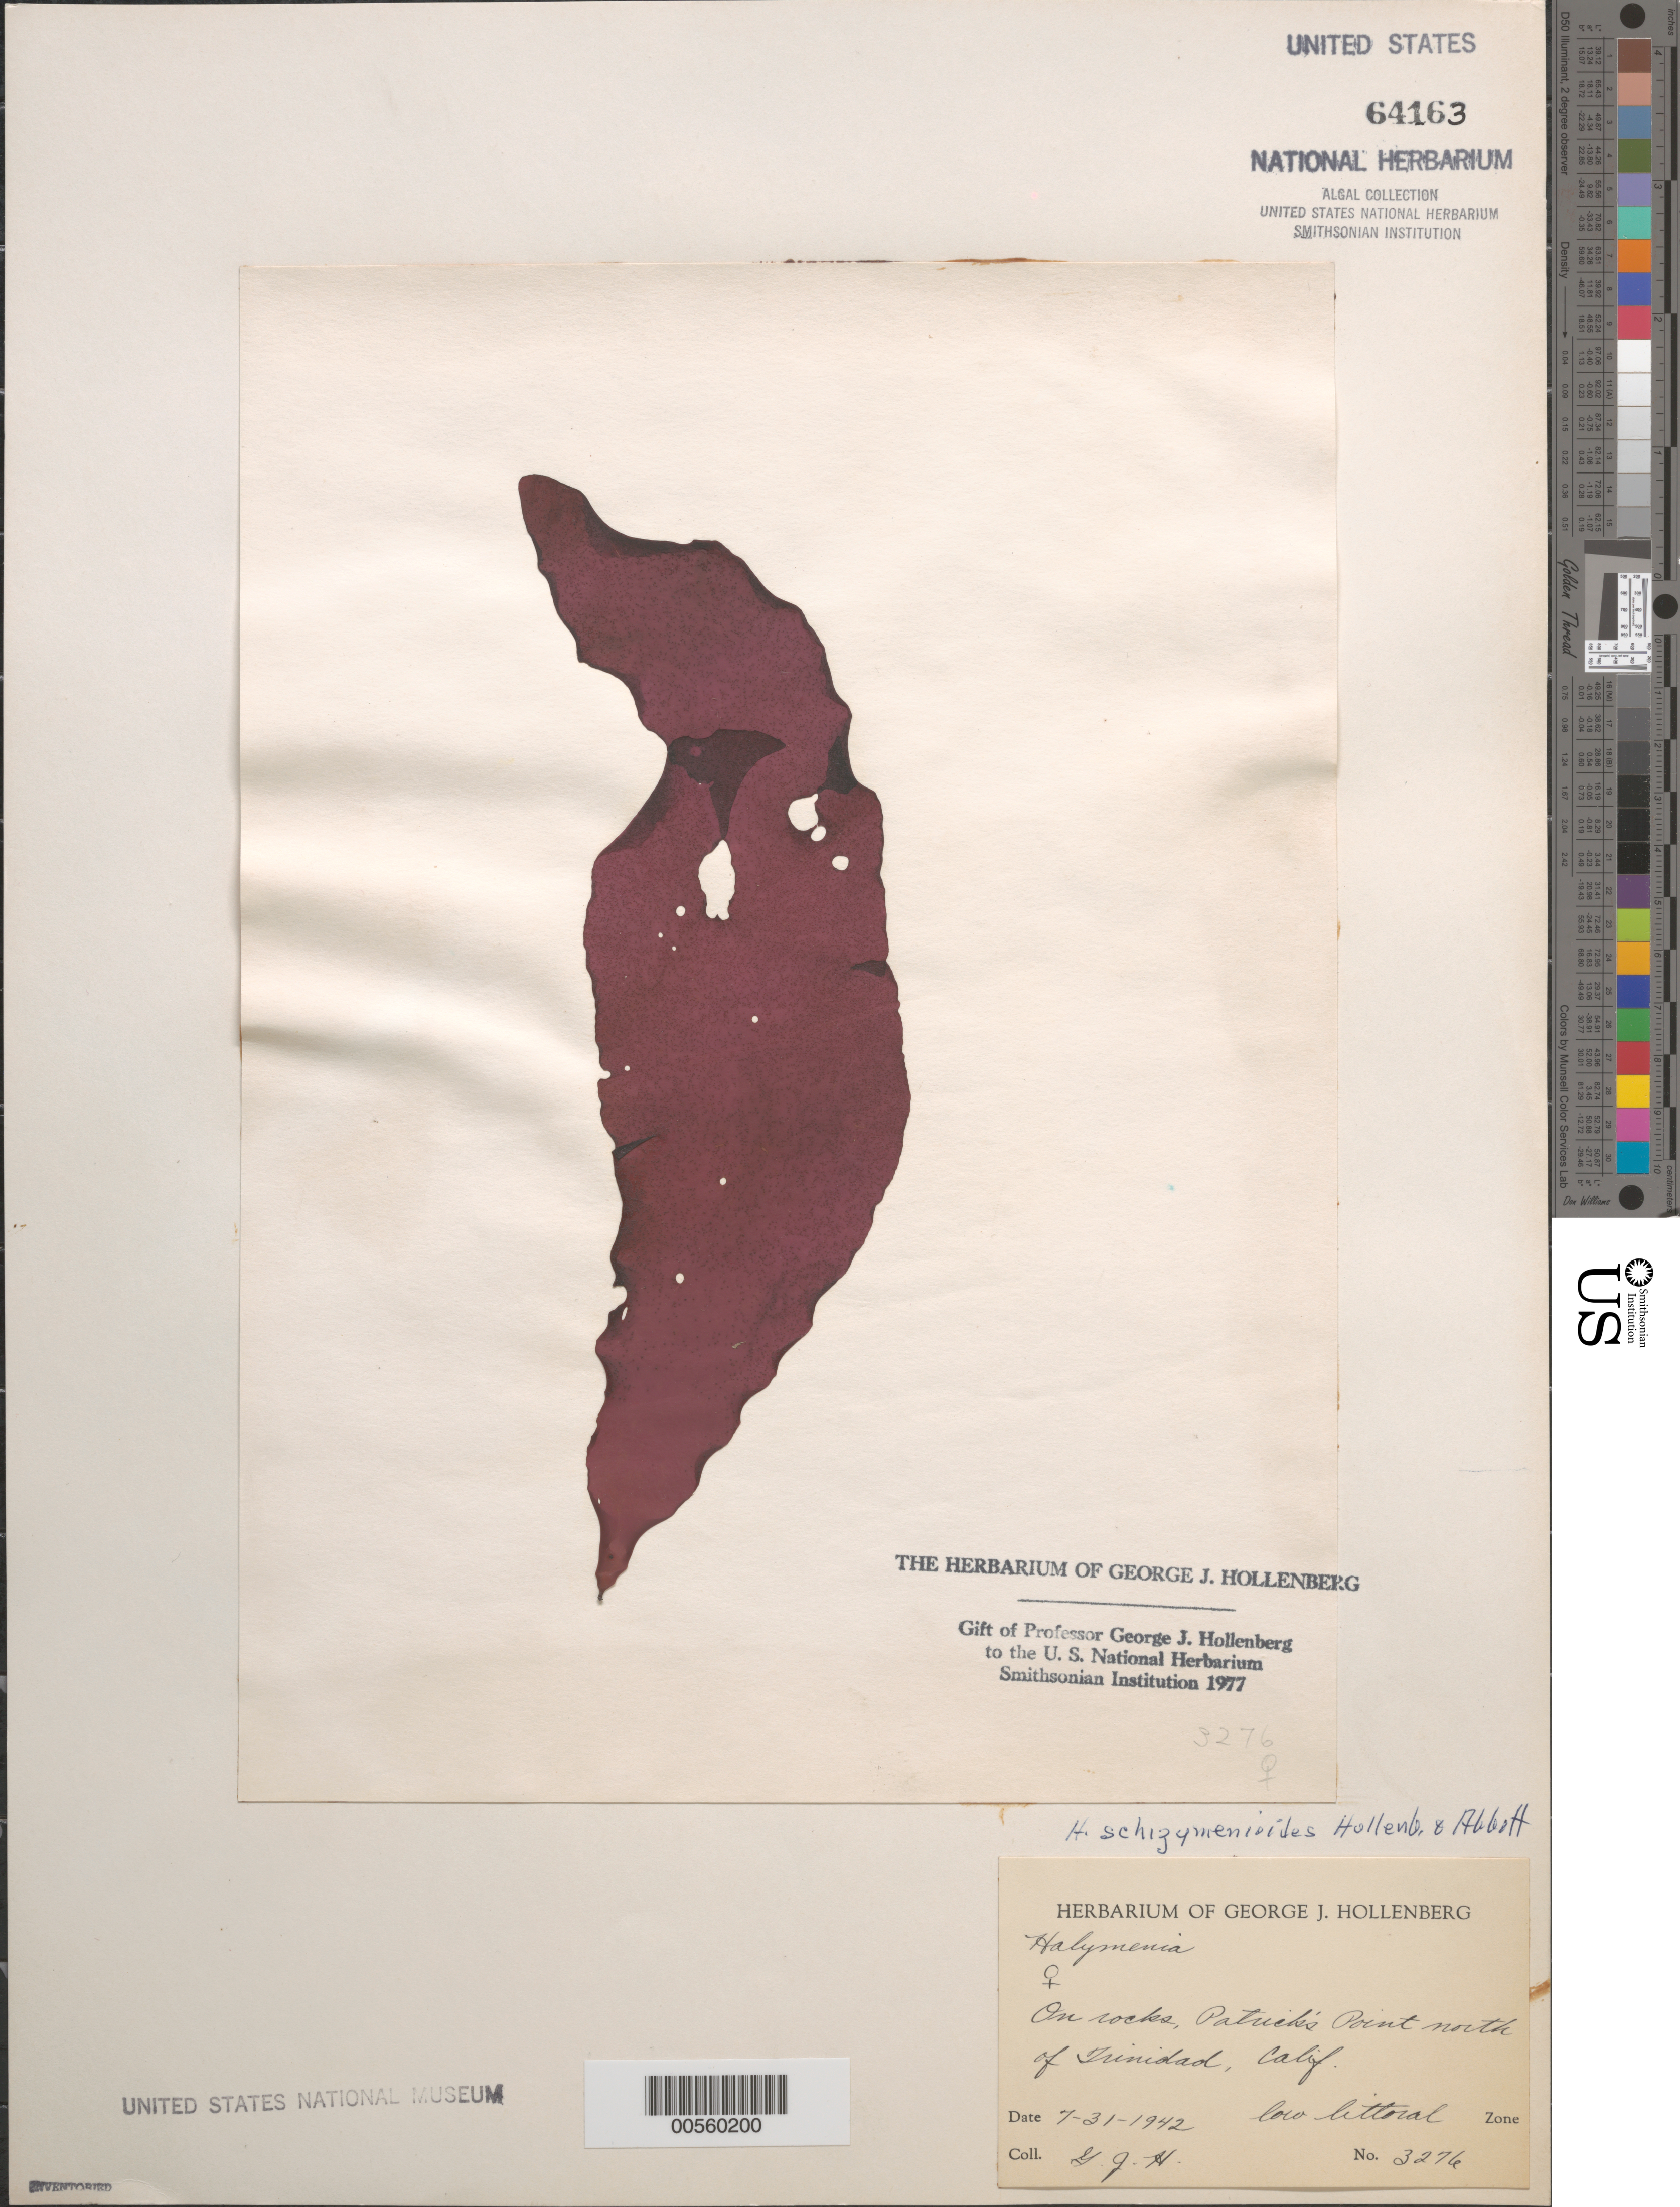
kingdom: Plantae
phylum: Rhodophyta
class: Florideophyceae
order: Halymeniales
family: Halymeniaceae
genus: Halymenia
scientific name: Halymenia schizymenioides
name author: Hollenb. & I.A. Abbott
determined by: Hollenberg, George J.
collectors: G. Hollenberg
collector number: GJH 3276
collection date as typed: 31 Jul 1942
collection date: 1942-07-31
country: United States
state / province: California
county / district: Humboldt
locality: Patrick's Point north of Trinidad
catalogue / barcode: US 64163